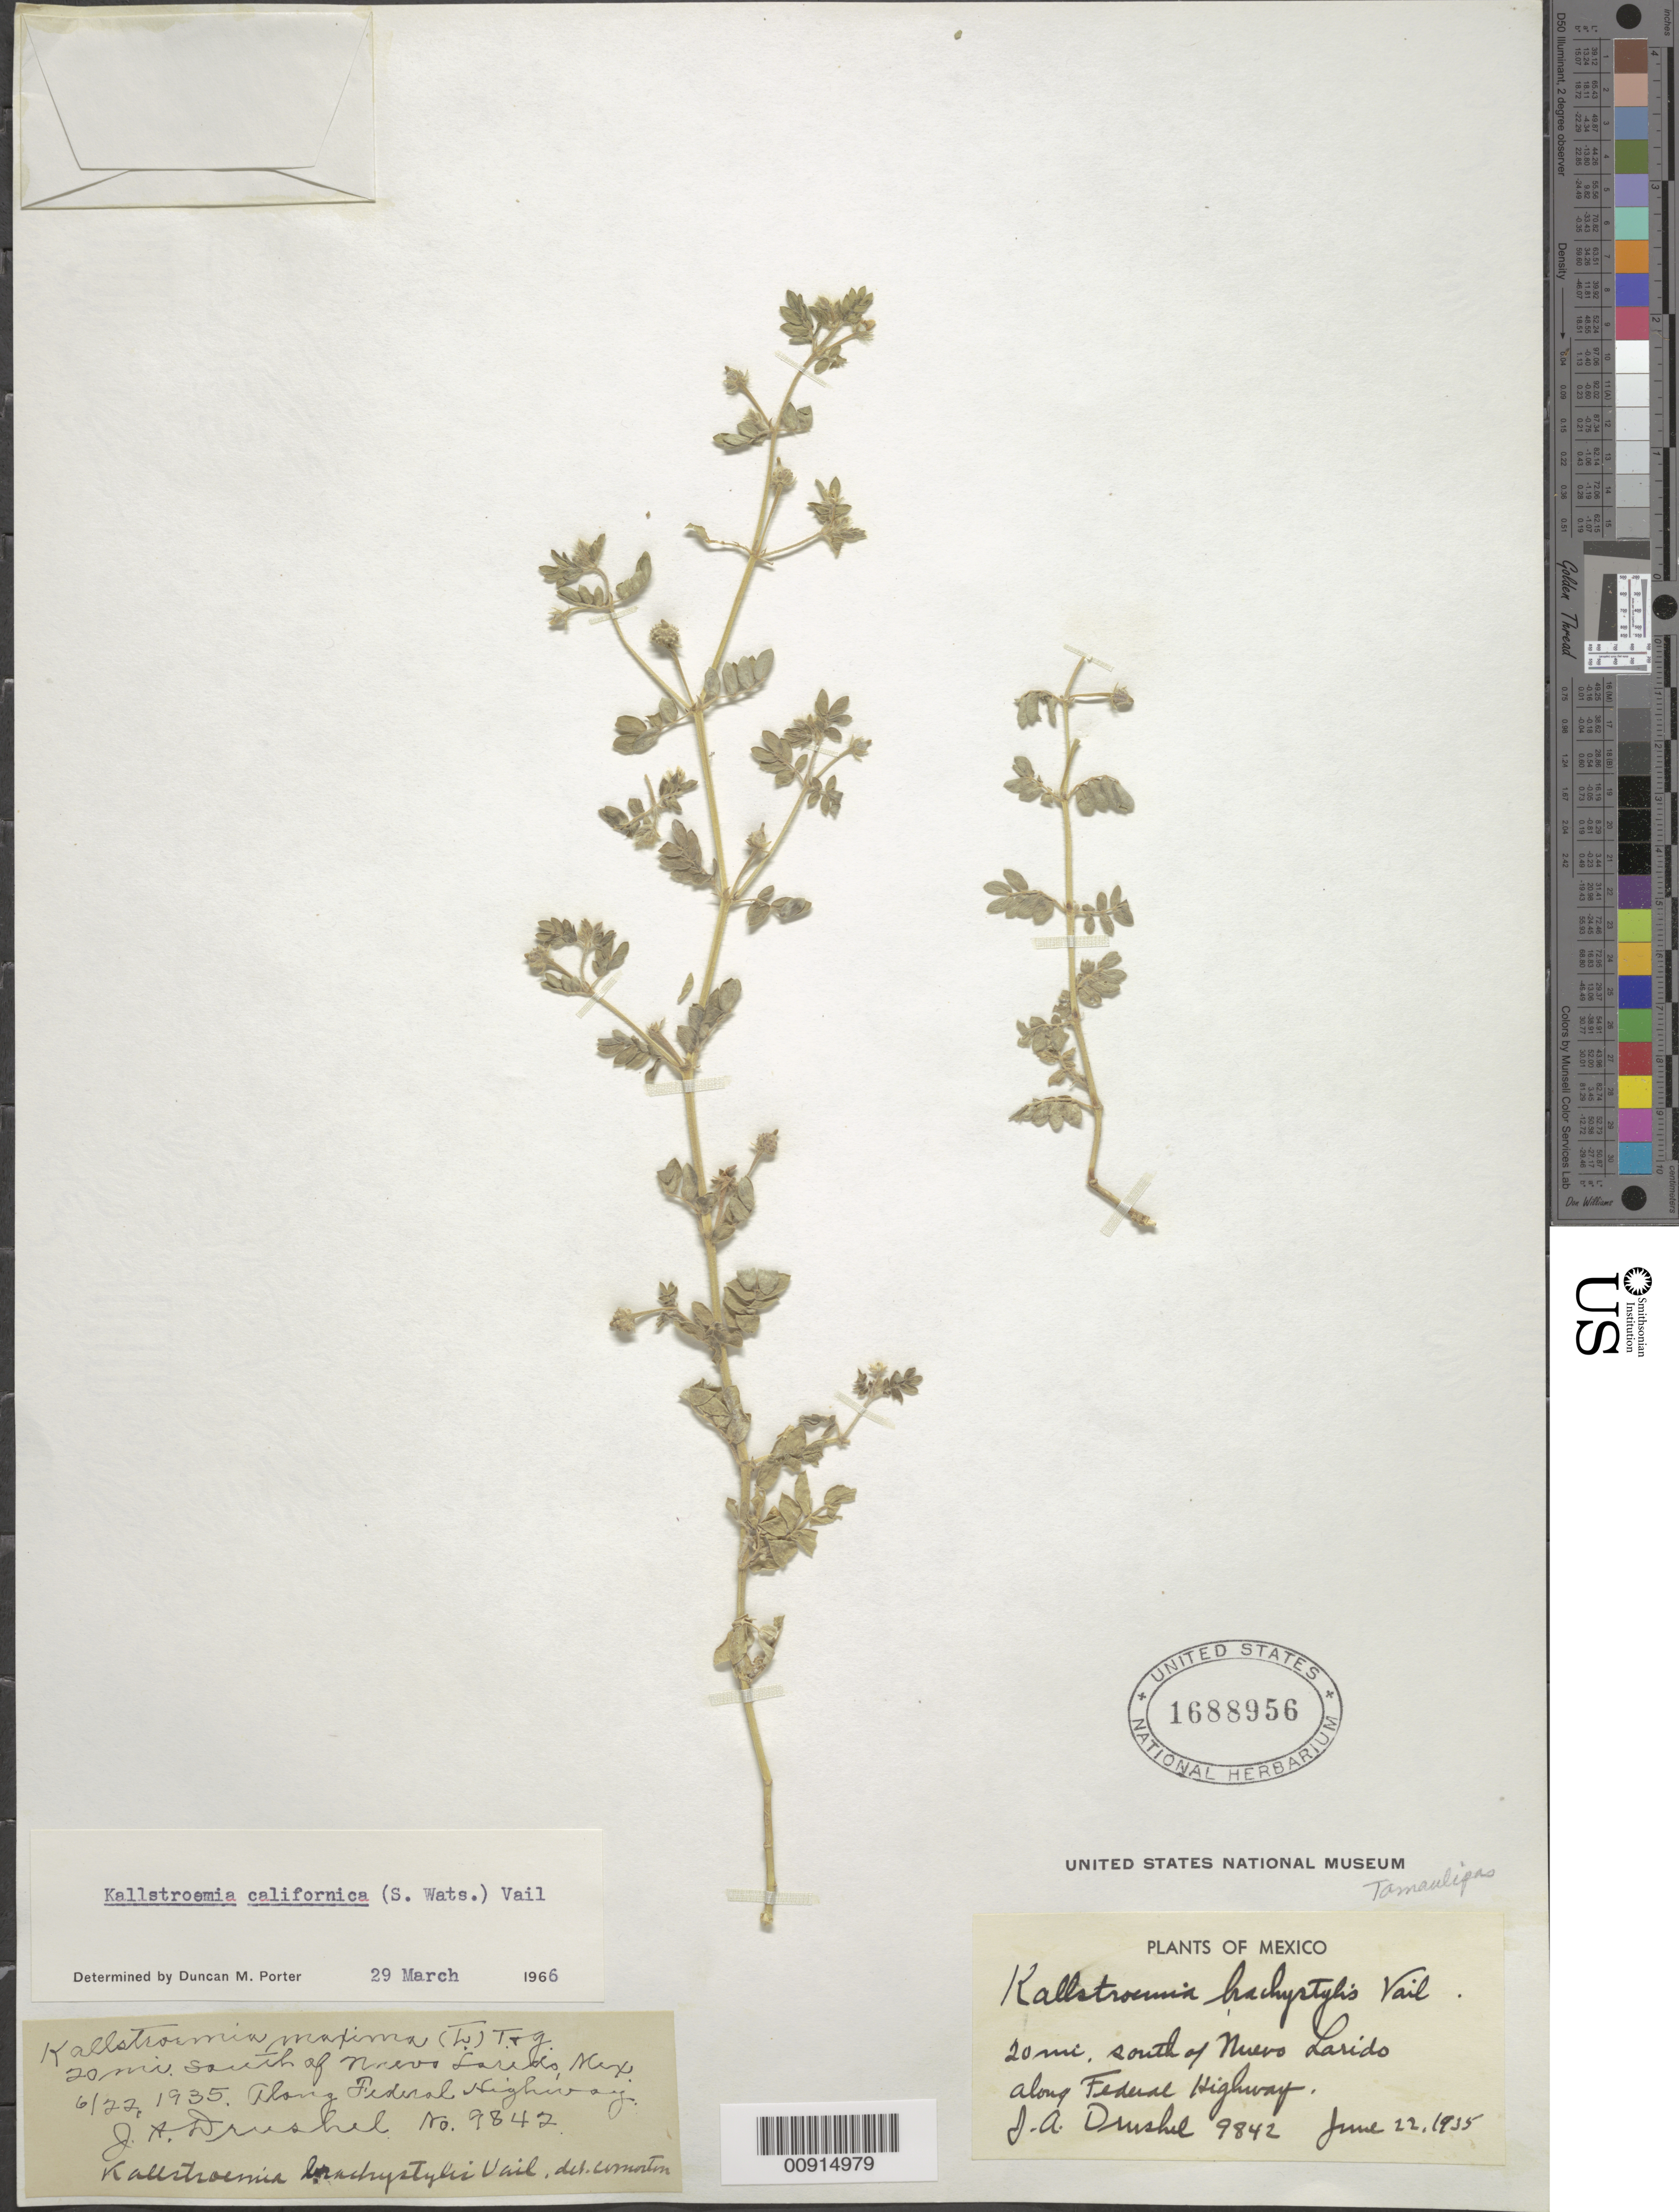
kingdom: Plantae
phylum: Tracheophyta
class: Magnoliopsida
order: Zygophyllales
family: Zygophyllaceae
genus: Kallstroemia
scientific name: Kallstroemia californica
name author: (S. Watson) Vail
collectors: J. A. Drushel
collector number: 9842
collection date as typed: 22 Jun 1935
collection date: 1935-06-22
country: Mexico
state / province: Tamaulipas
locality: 20 mi. south of Nuevo Laredo along Federal Highway.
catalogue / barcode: US 1688956